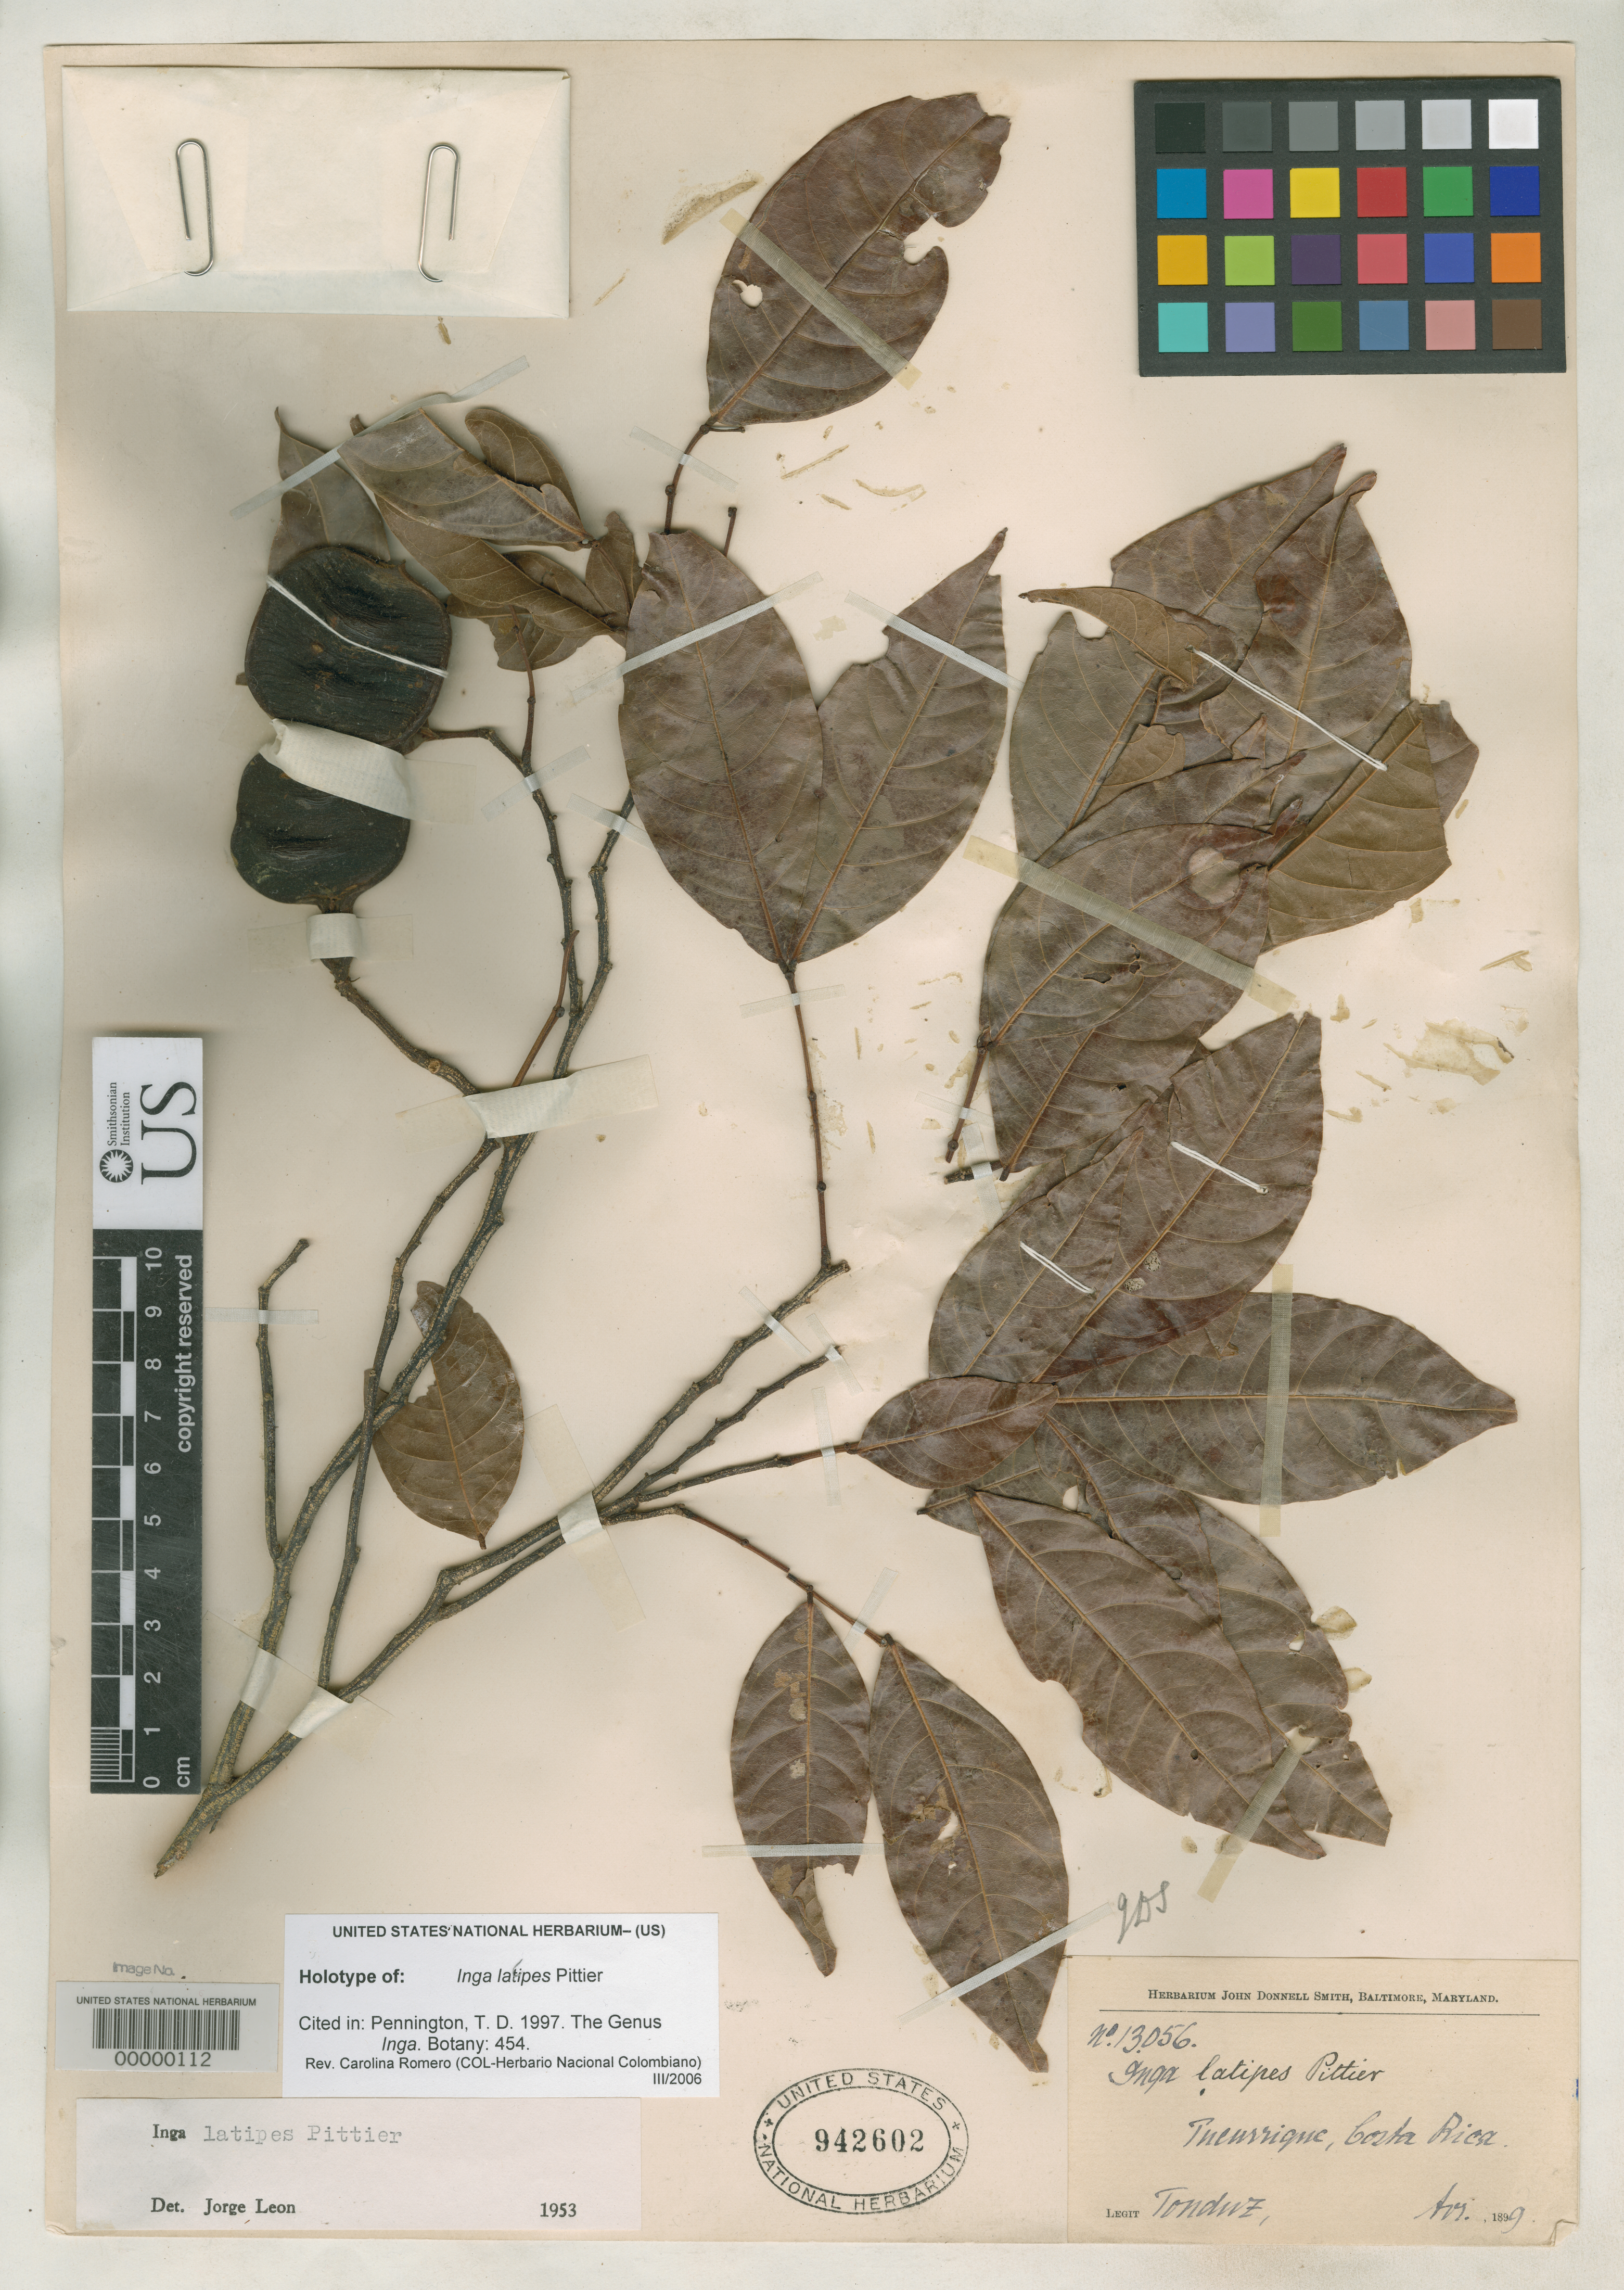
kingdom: Plantae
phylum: Tracheophyta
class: Magnoliopsida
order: Fabales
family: Fabaceae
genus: Inga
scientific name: Inga latipes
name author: Pittier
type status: Holotype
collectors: A. Tonduz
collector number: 13056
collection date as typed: Apr 1899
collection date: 1899-04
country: Costa Rica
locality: Las Vueltas de Tucurrique, Reventazon Valley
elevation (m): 900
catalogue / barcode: US 942602